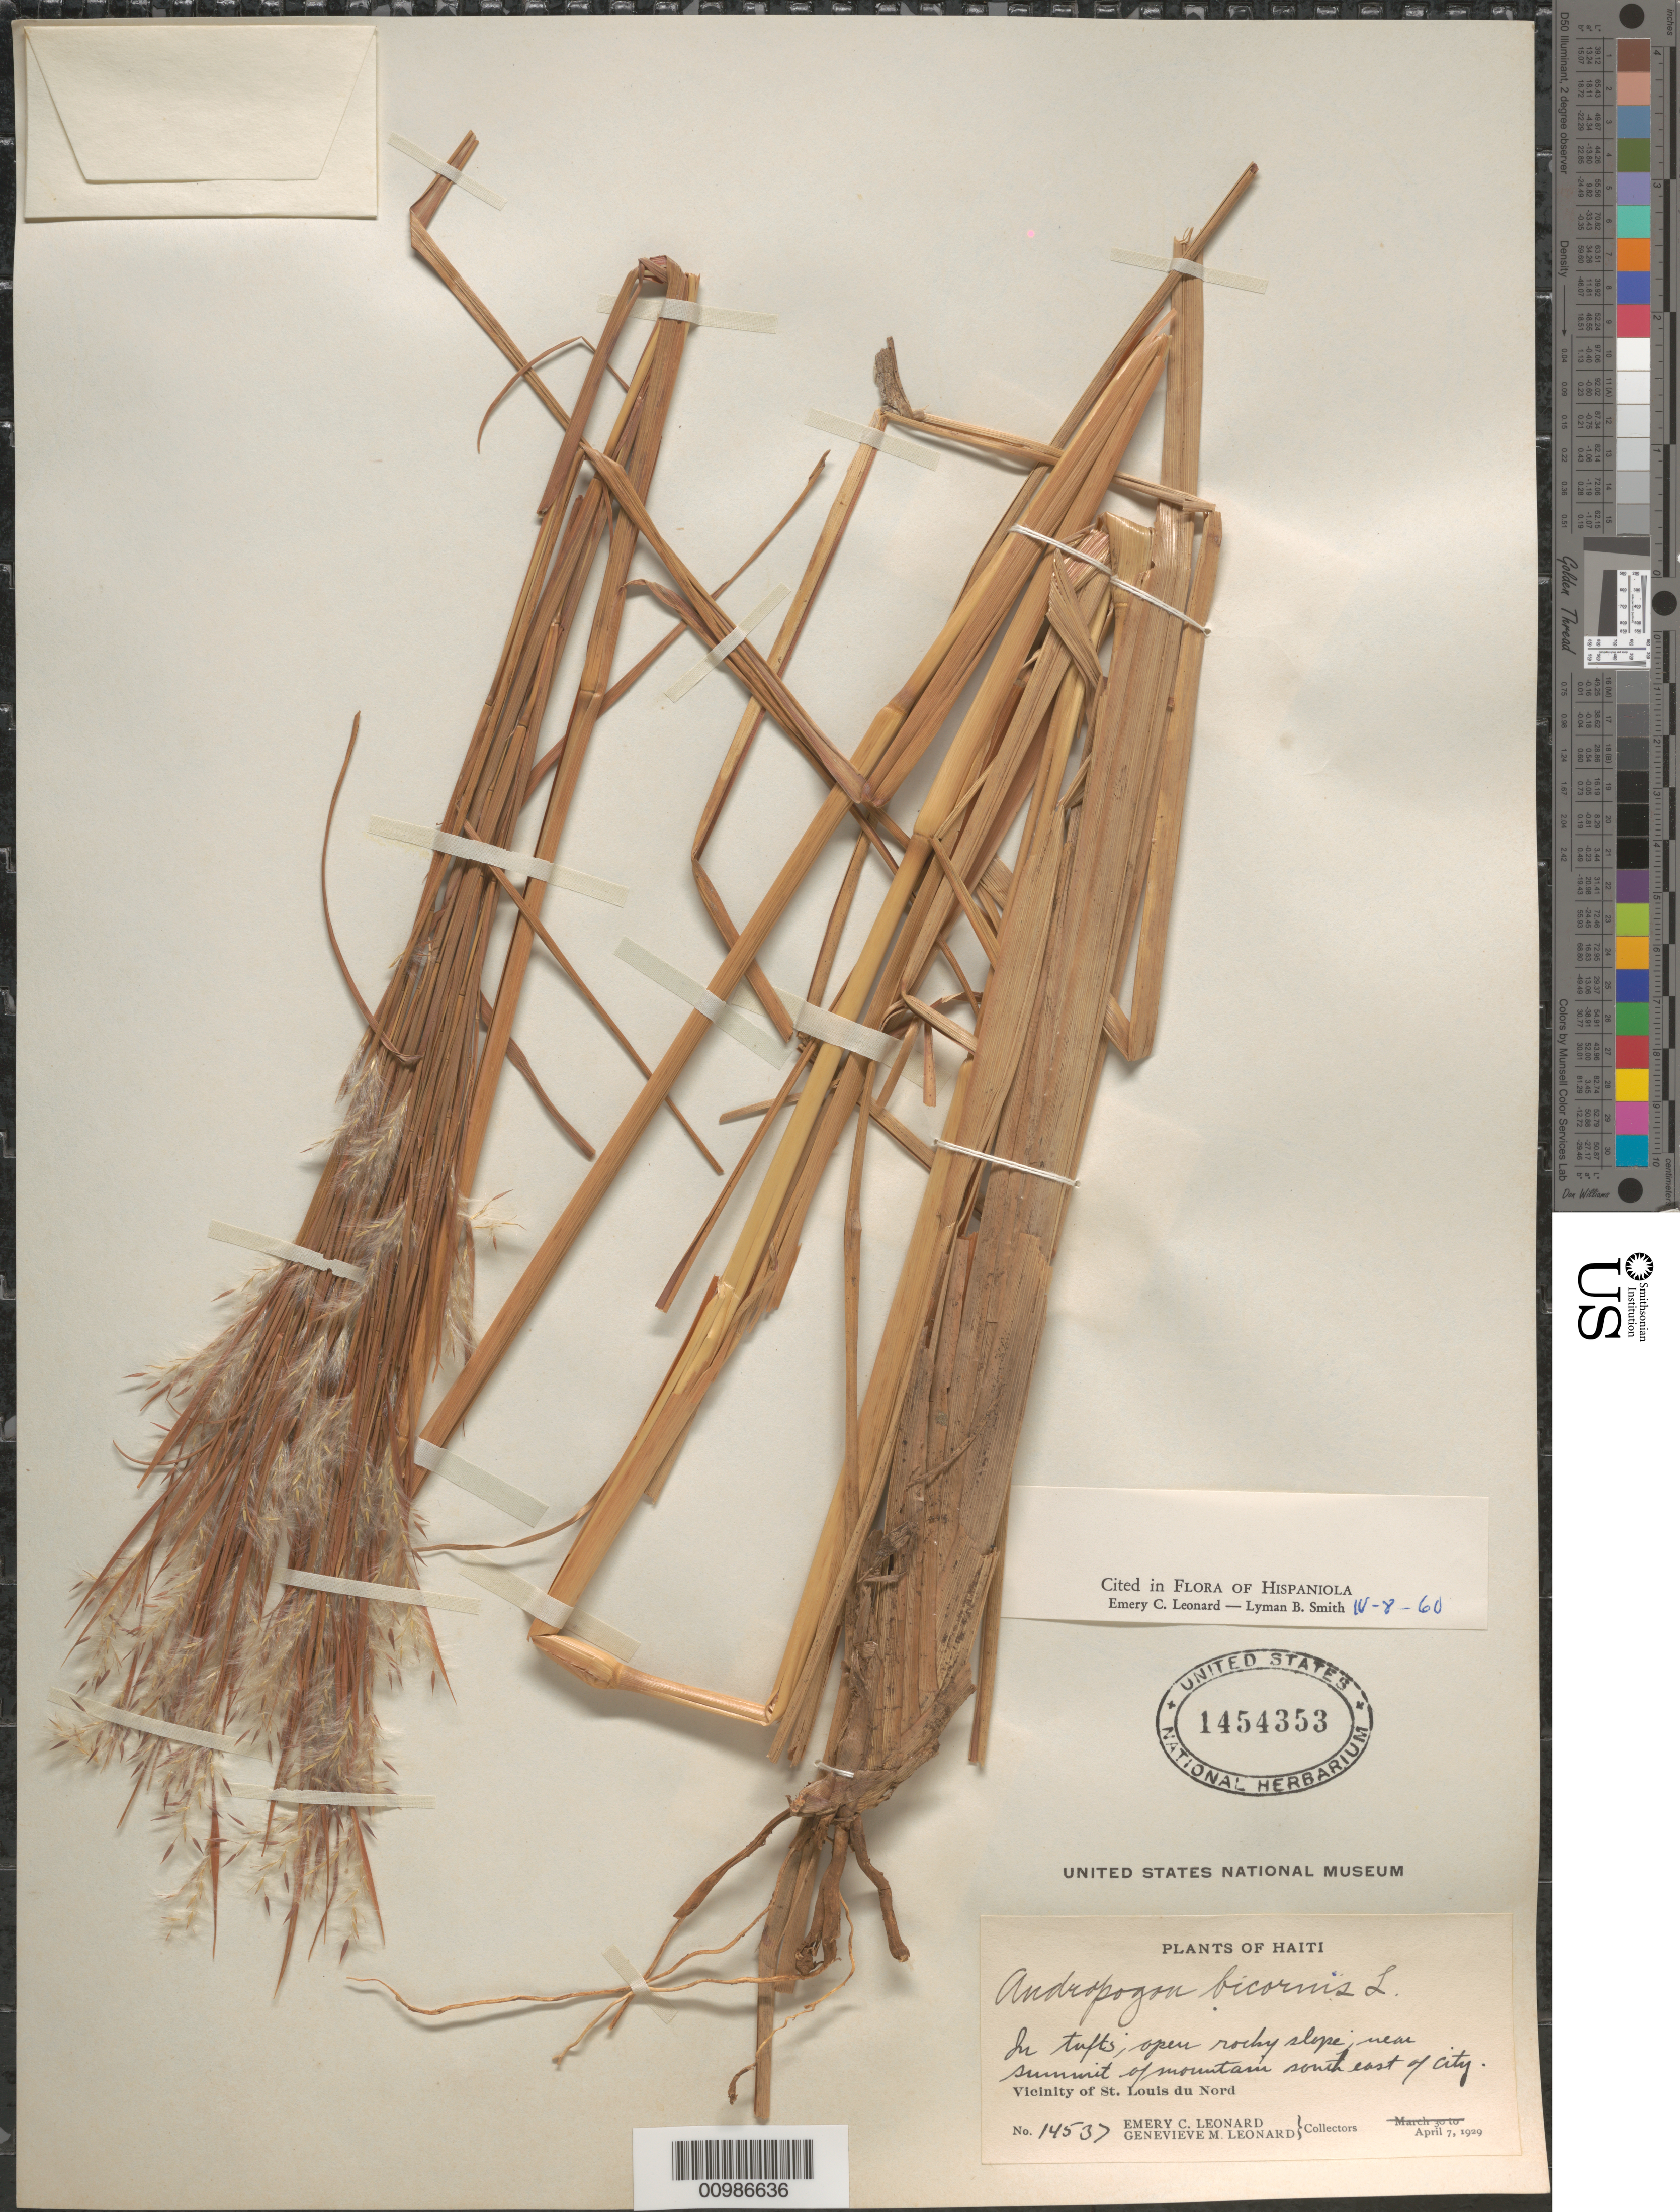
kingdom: Plantae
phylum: Tracheophyta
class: Liliopsida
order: Poales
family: Poaceae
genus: Andropogon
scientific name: Andropogon bicornis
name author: L.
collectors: E. C. Leonard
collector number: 14537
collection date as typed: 07 Apr 1929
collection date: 1929-04-07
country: Haiti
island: Hispaniola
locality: Vicinity of St. Louis du Nord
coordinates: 0 N, 0 E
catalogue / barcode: US 1454353